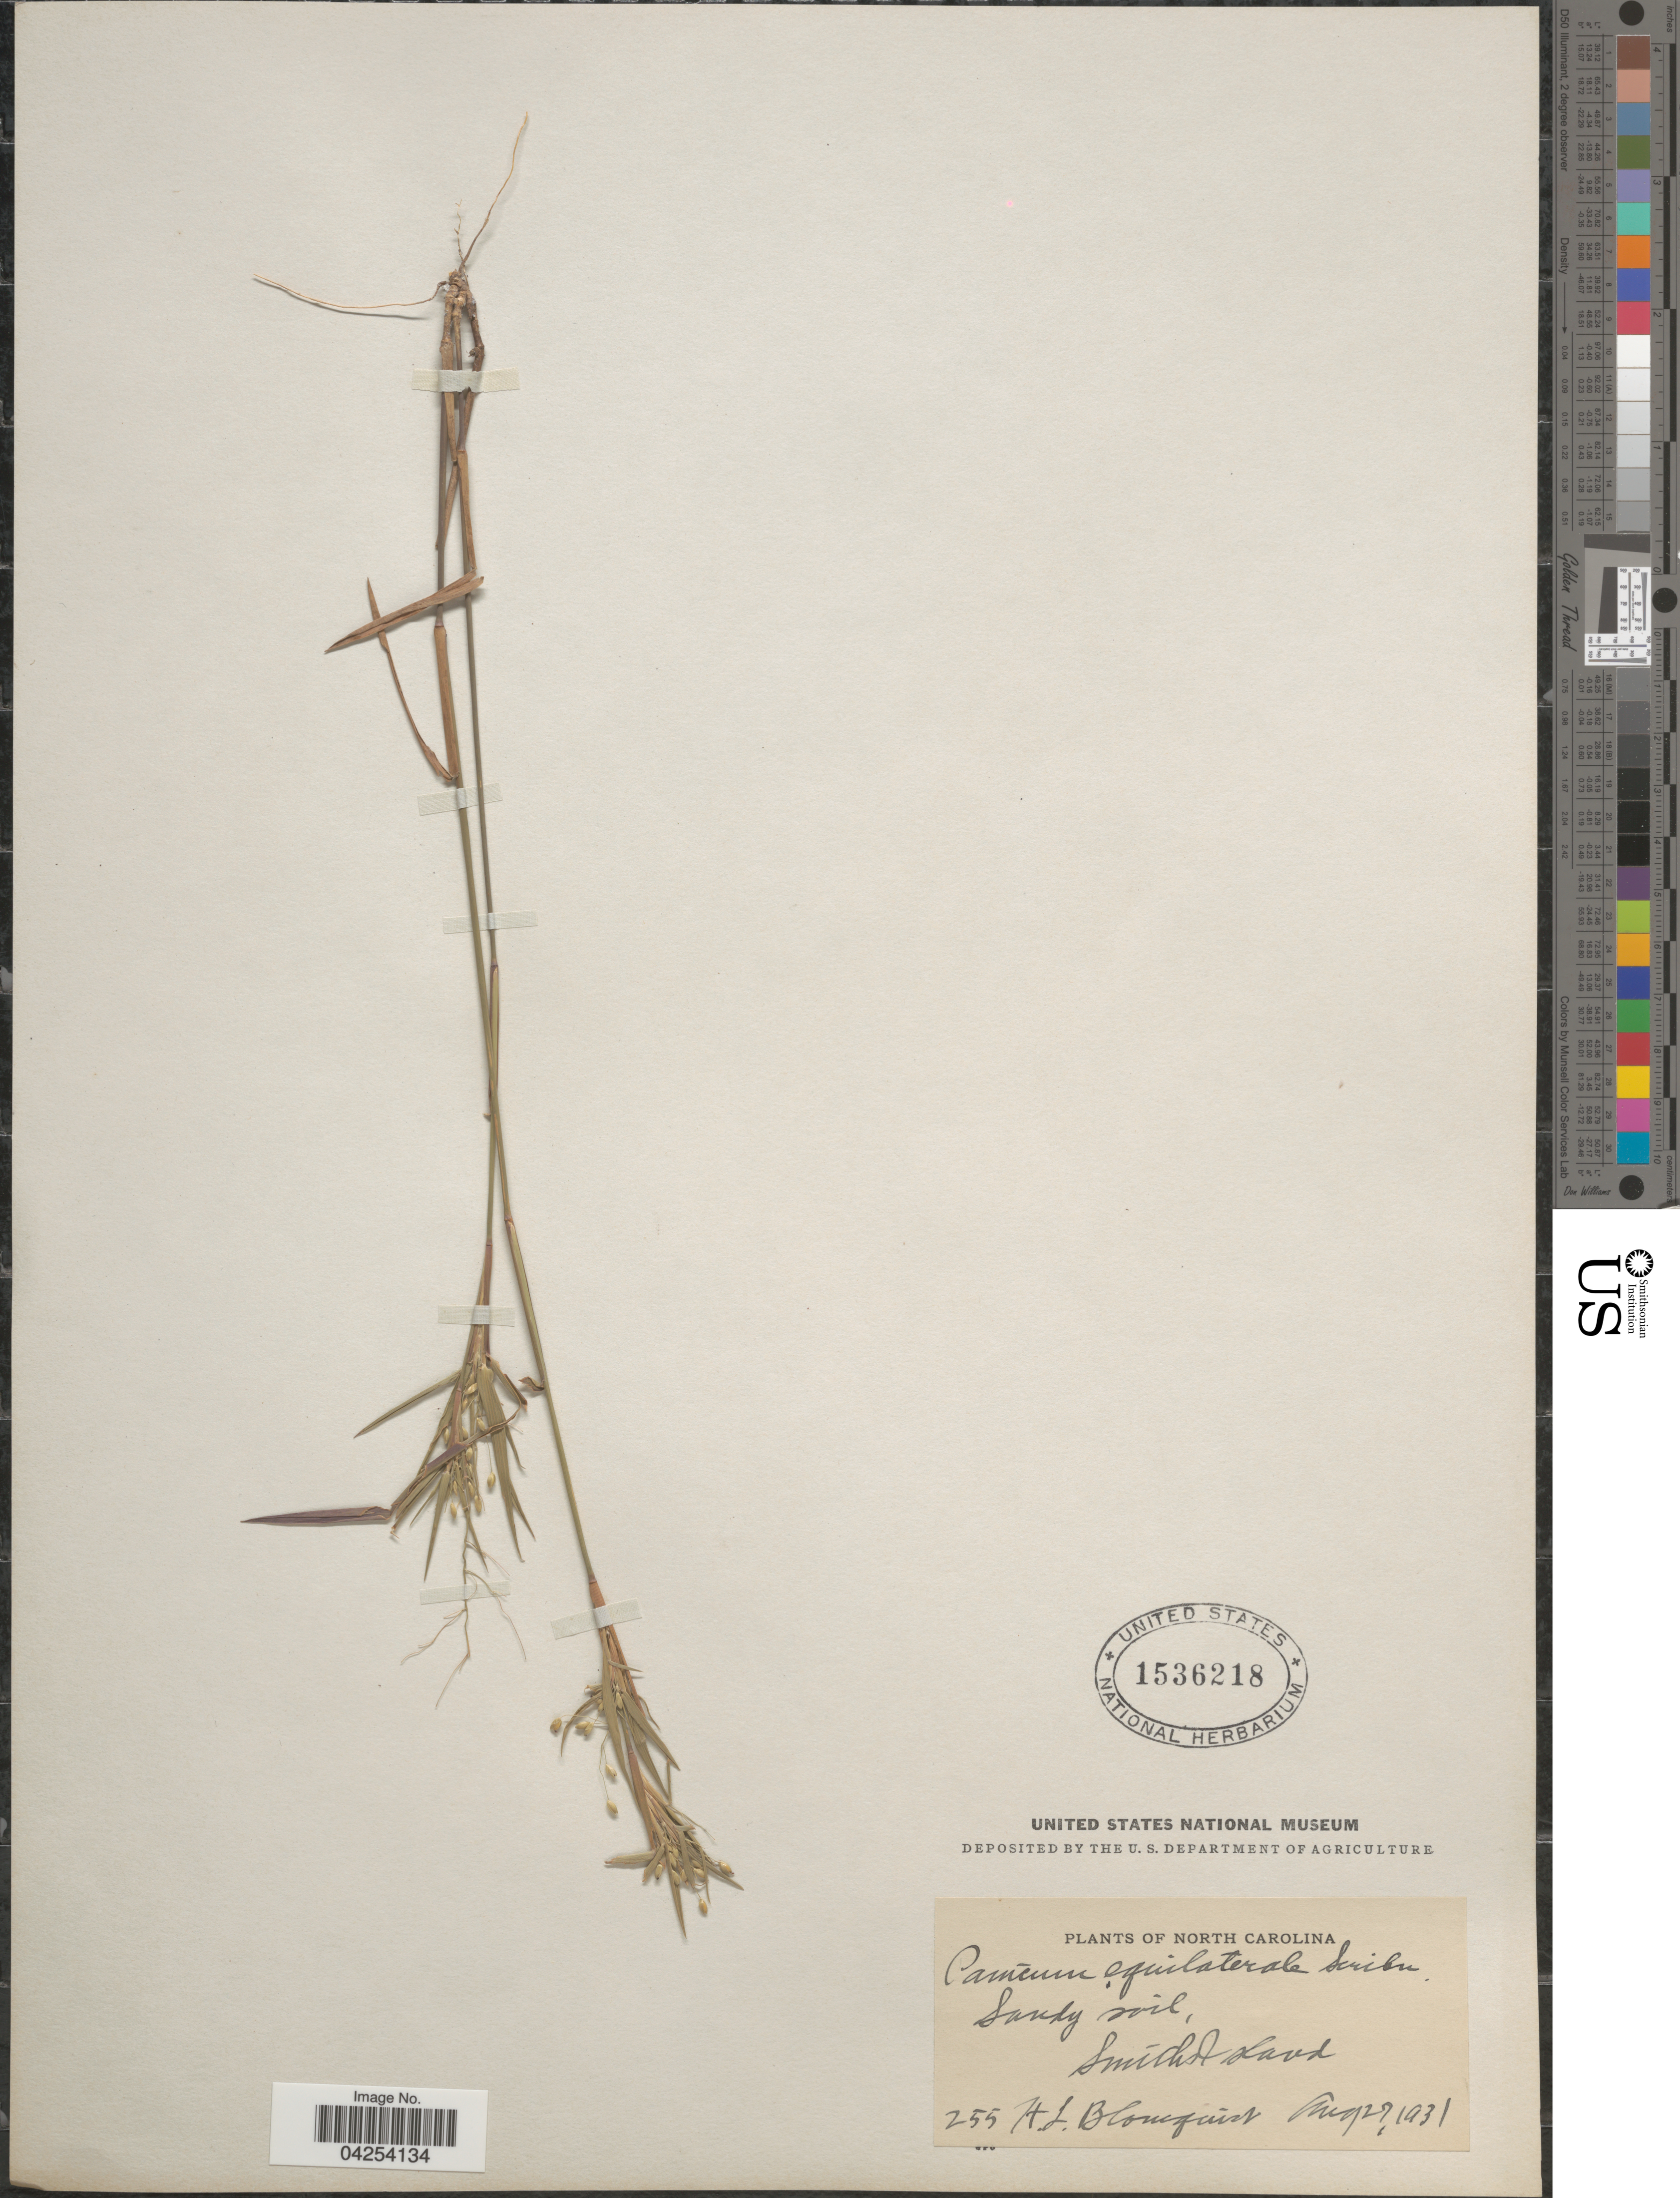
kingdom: Plantae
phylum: Tracheophyta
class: Liliopsida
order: Poales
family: Poaceae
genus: Dichanthelium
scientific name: Dichanthelium commutatum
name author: (Schult.) Gould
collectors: H. Blomquist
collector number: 255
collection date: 1931-08-27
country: United States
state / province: North Carolina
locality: Sandy soil, Smiths Island.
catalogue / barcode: US 1536218